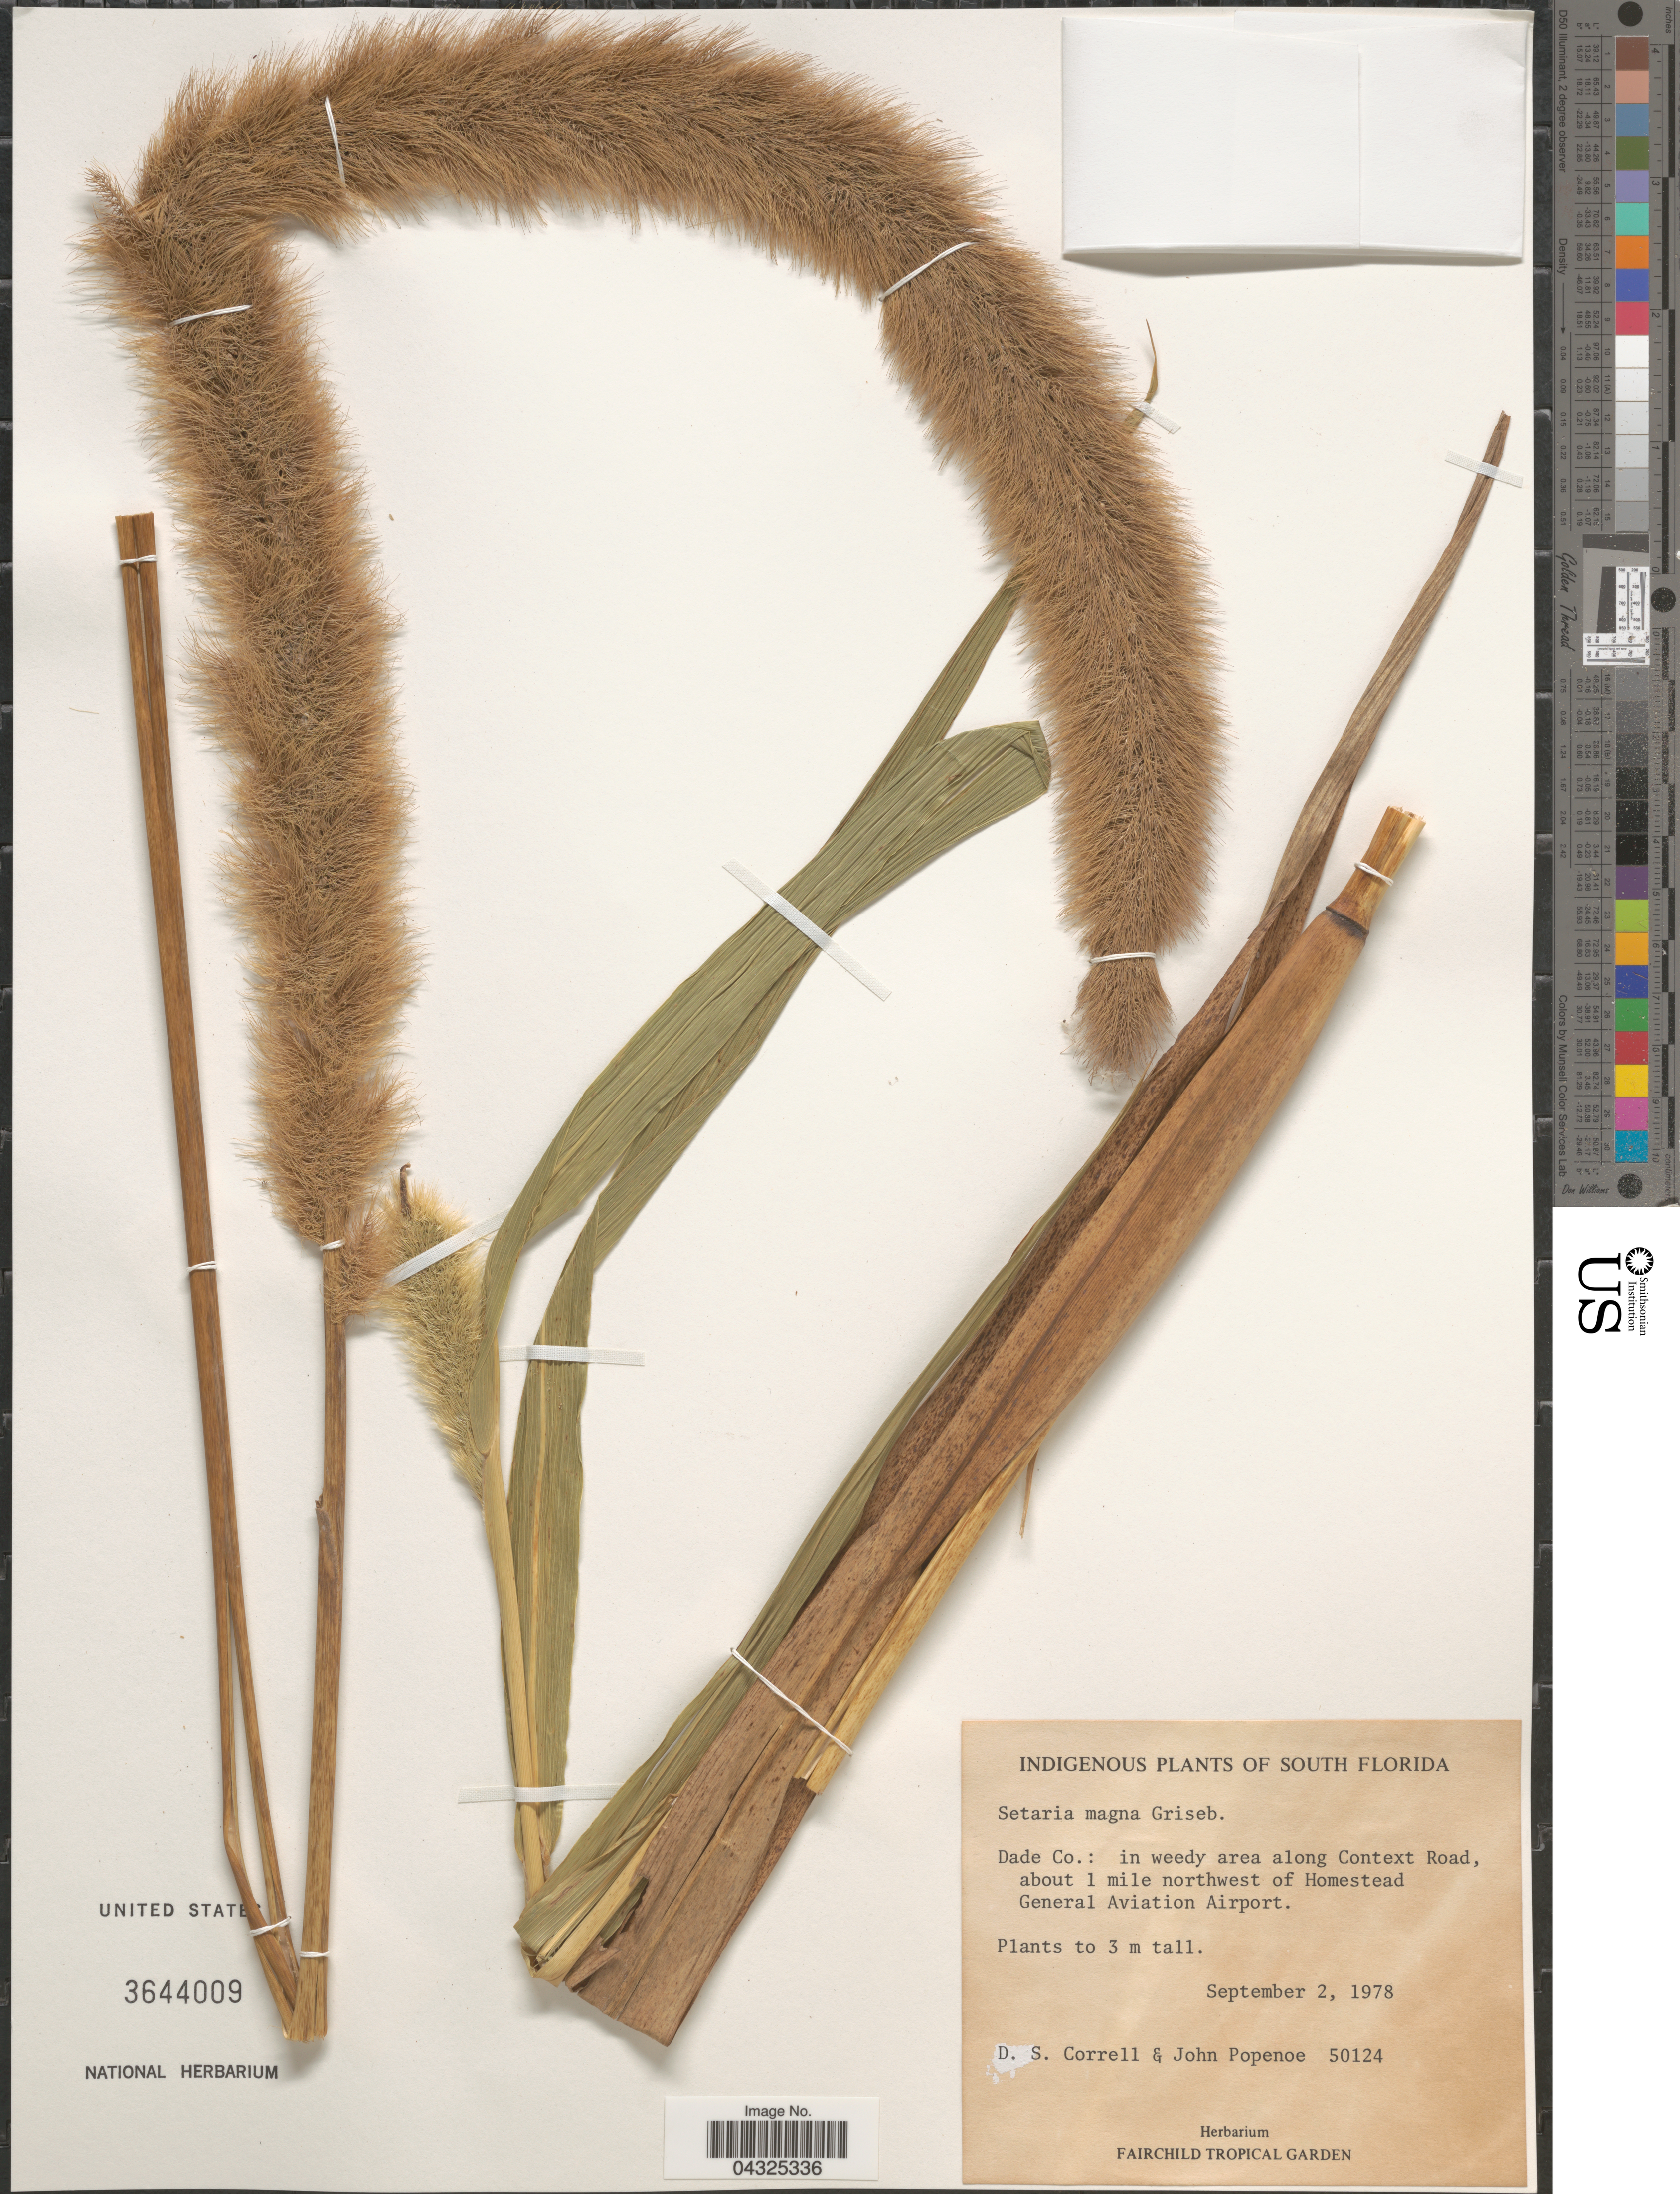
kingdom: Plantae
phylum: Tracheophyta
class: Liliopsida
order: Poales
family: Poaceae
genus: Setaria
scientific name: Setaria magna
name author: Griseb.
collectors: D. S. Correll & J. Popenoe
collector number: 50124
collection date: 1978-09-02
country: United States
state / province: Florida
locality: South Florida. Dade Co.: in weedy area along Context Road, about 1 mile northwest of Homestead General Aviation Airport.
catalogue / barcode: US 3644009